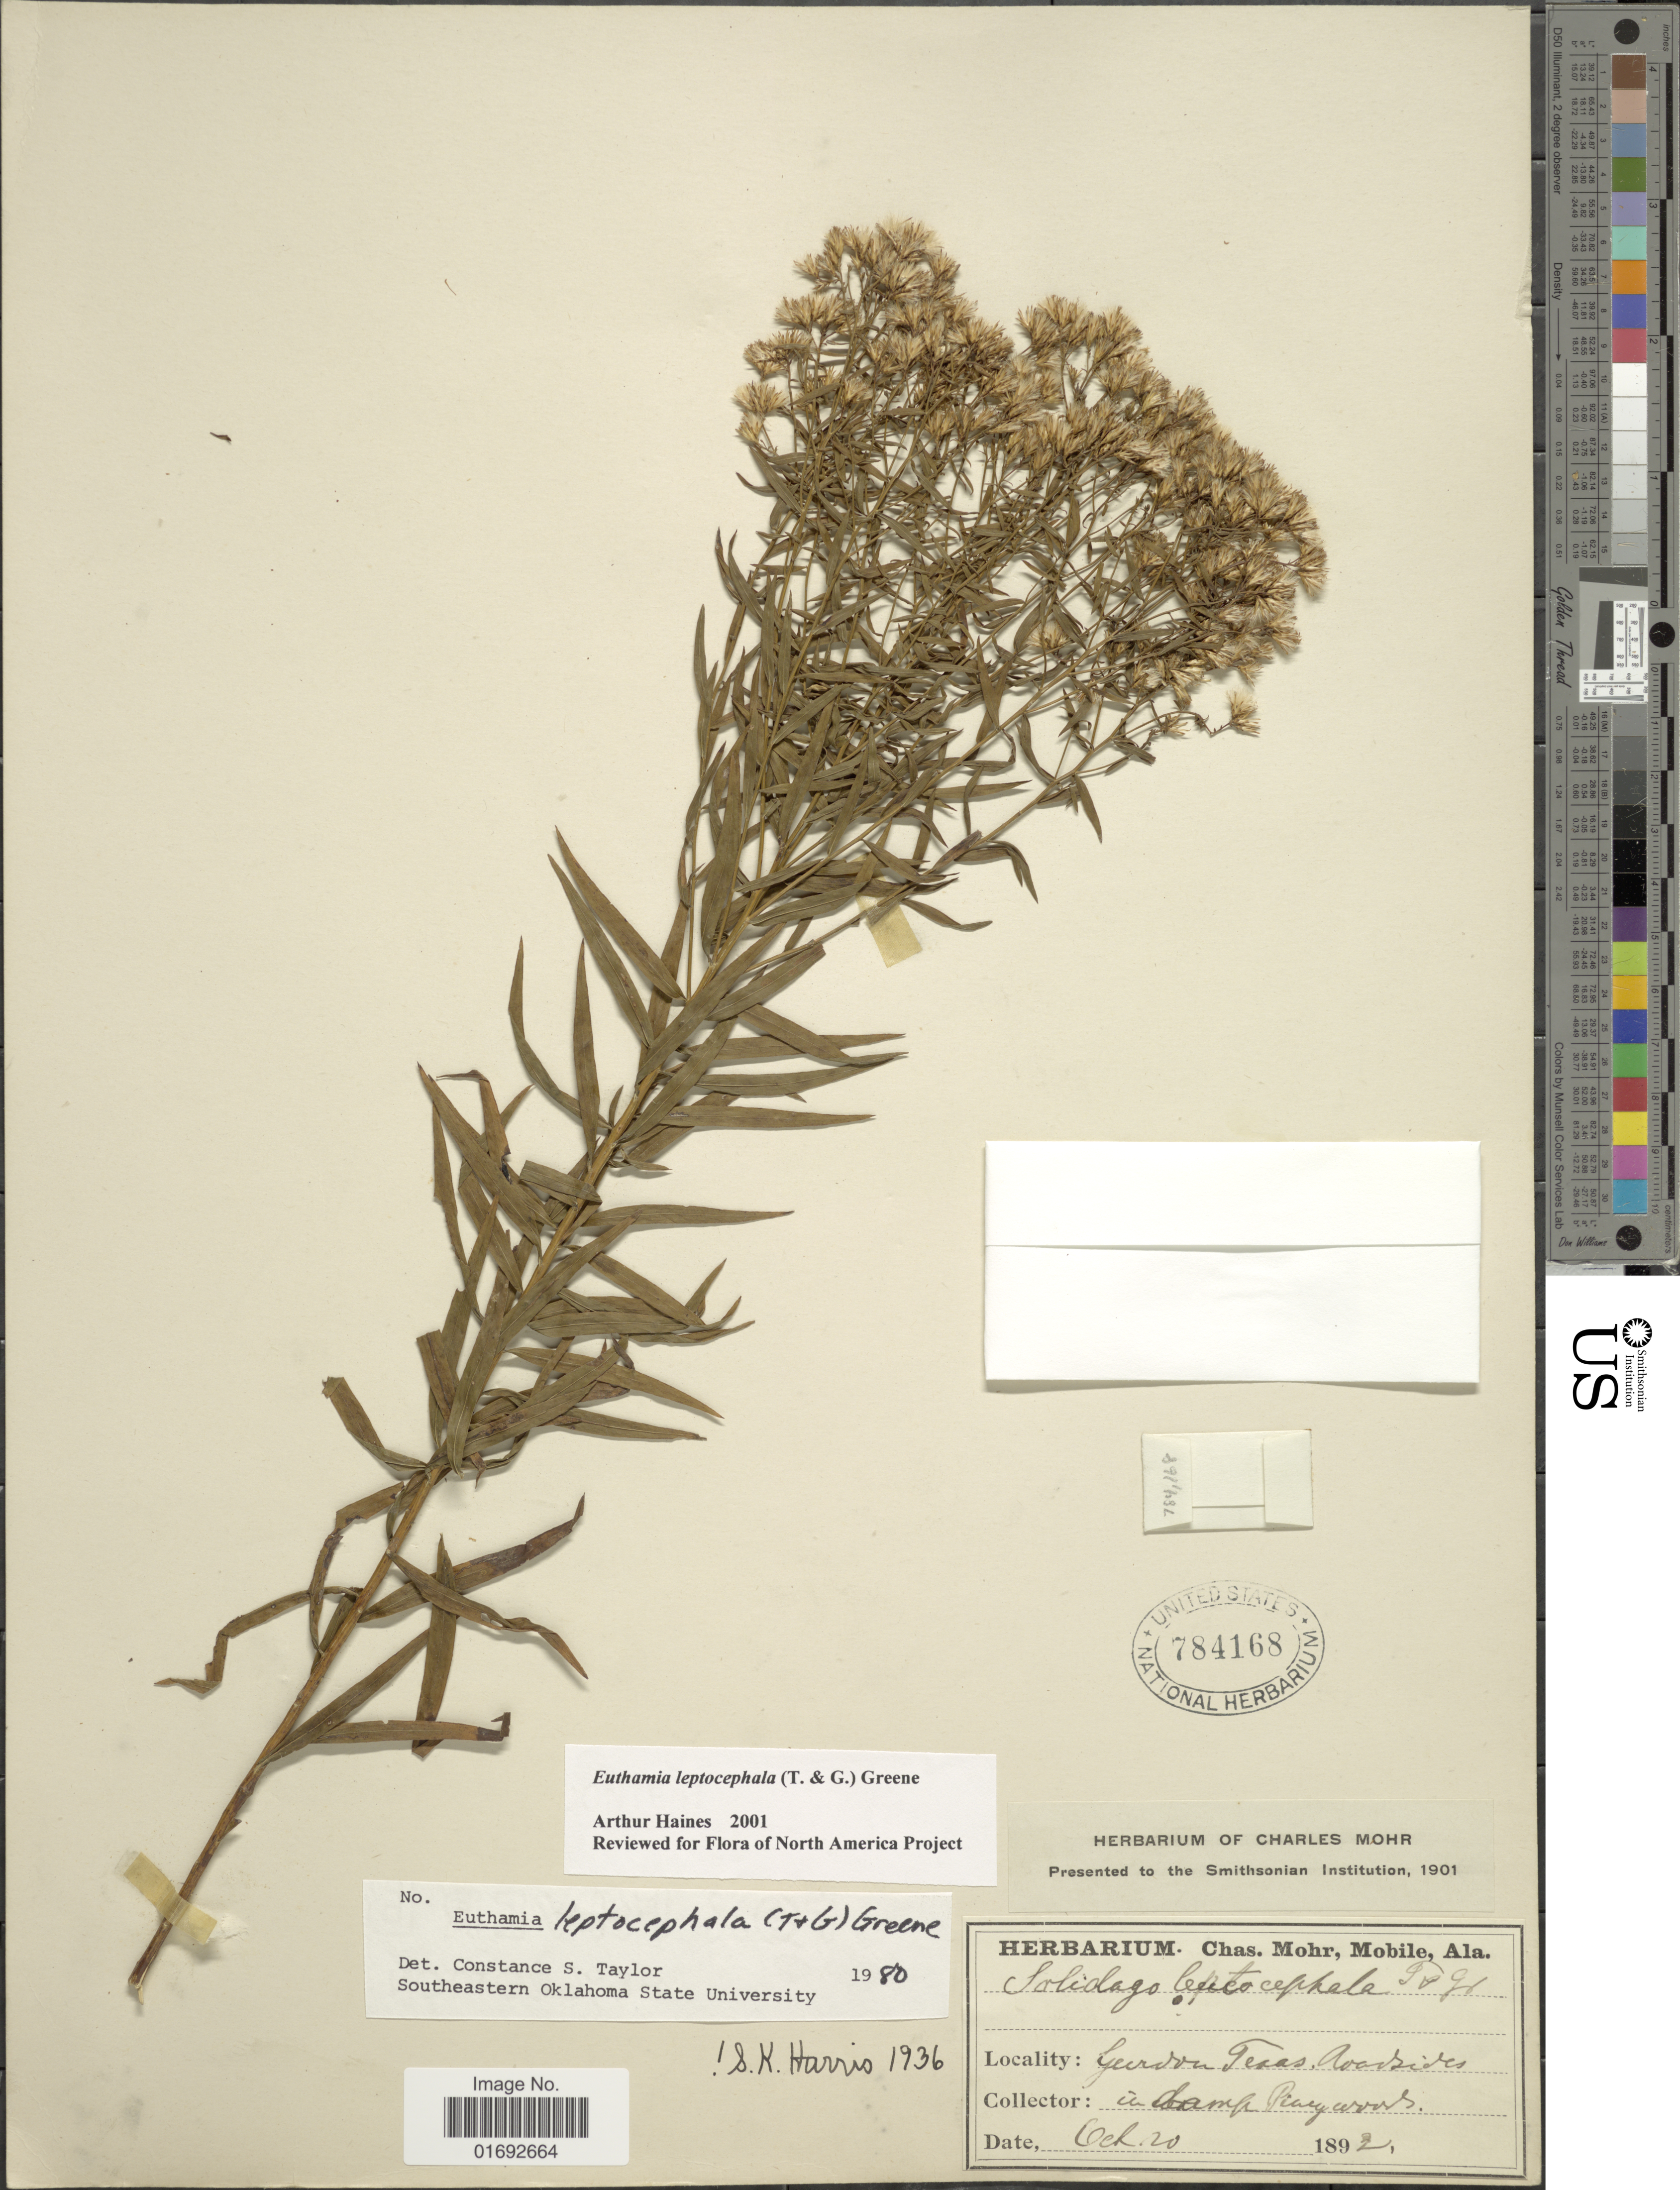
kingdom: Plantae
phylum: Tracheophyta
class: Magnoliopsida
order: Asterales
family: Asteraceae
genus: Euthamia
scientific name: Euthamia leptocephala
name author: (Torr. & A. Gray) Greene ex Porter & Britton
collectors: ex herb. Charles Mohr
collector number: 784168?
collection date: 1892-10-20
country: United States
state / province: Texas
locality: Gordon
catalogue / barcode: US 784168